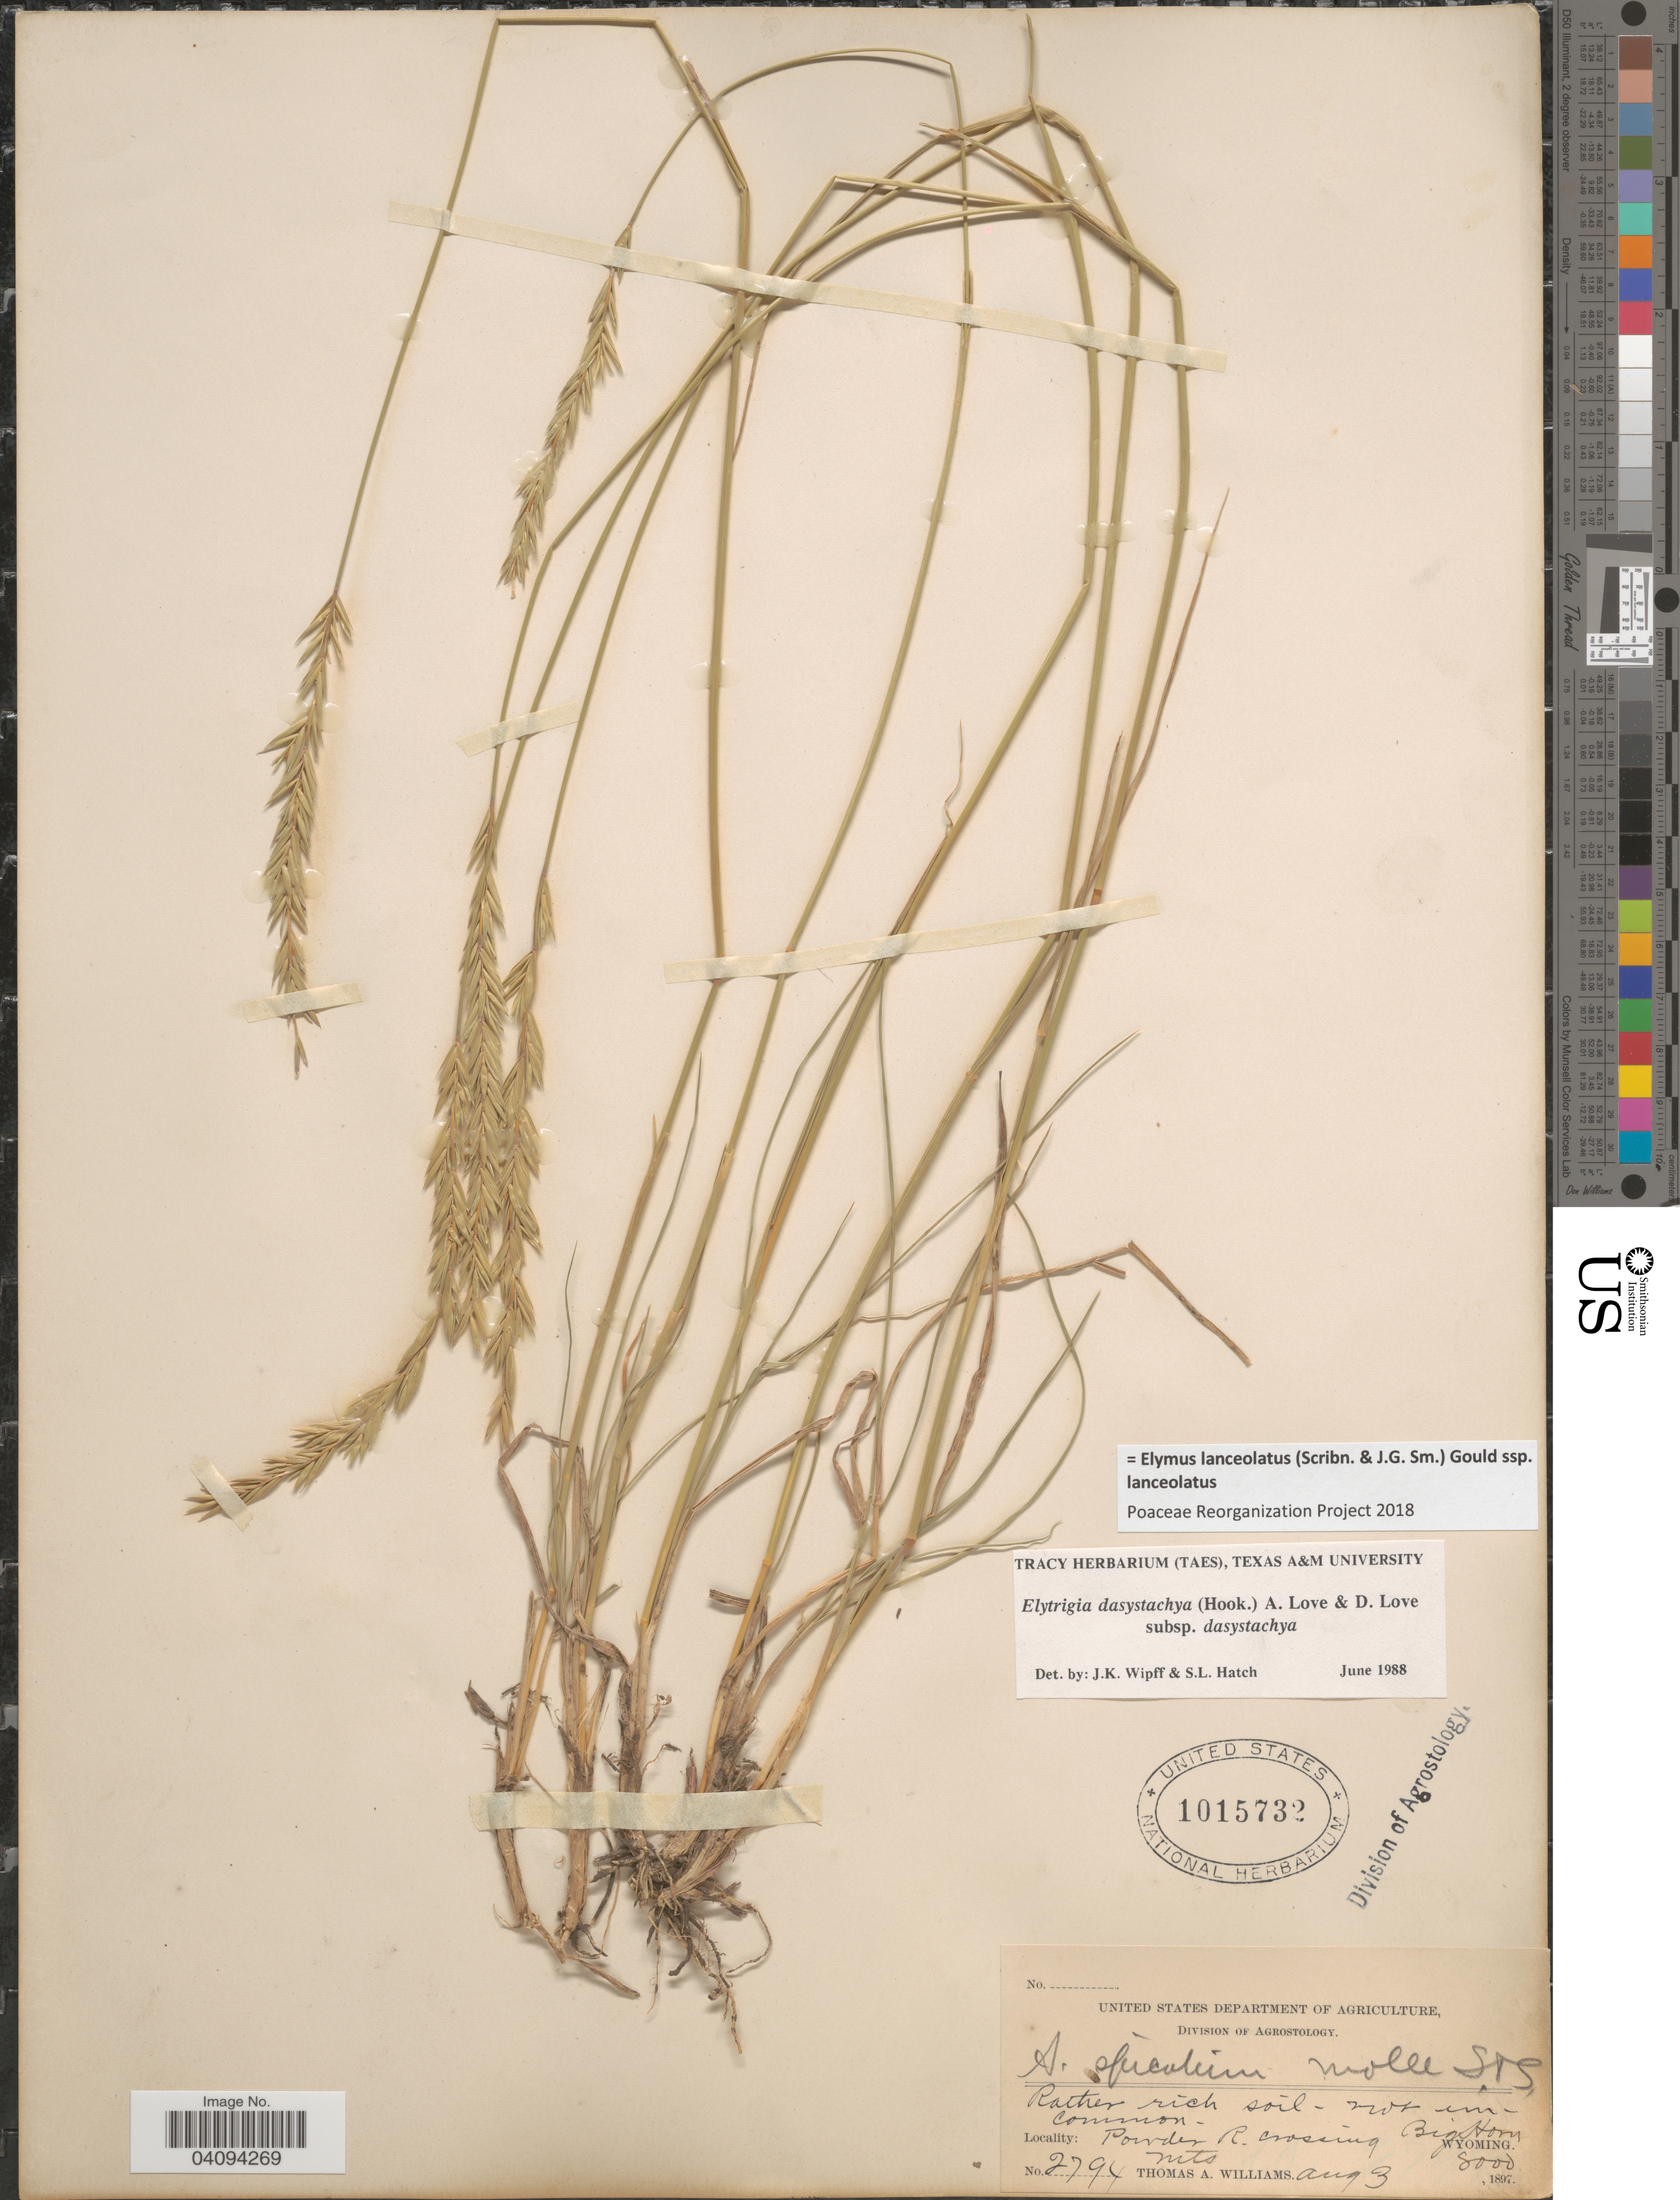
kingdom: Plantae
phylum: Tracheophyta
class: Liliopsida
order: Poales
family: Poaceae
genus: Elymus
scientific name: Elymus lanceolatus subsp. lanceolatus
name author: (Scribn. & J.G. Sm.) Gould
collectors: T. A. Williams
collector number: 2794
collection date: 1897-08-03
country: United States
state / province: Wyoming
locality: Powder R. crossing Big Horn Mts.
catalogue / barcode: US 1015732